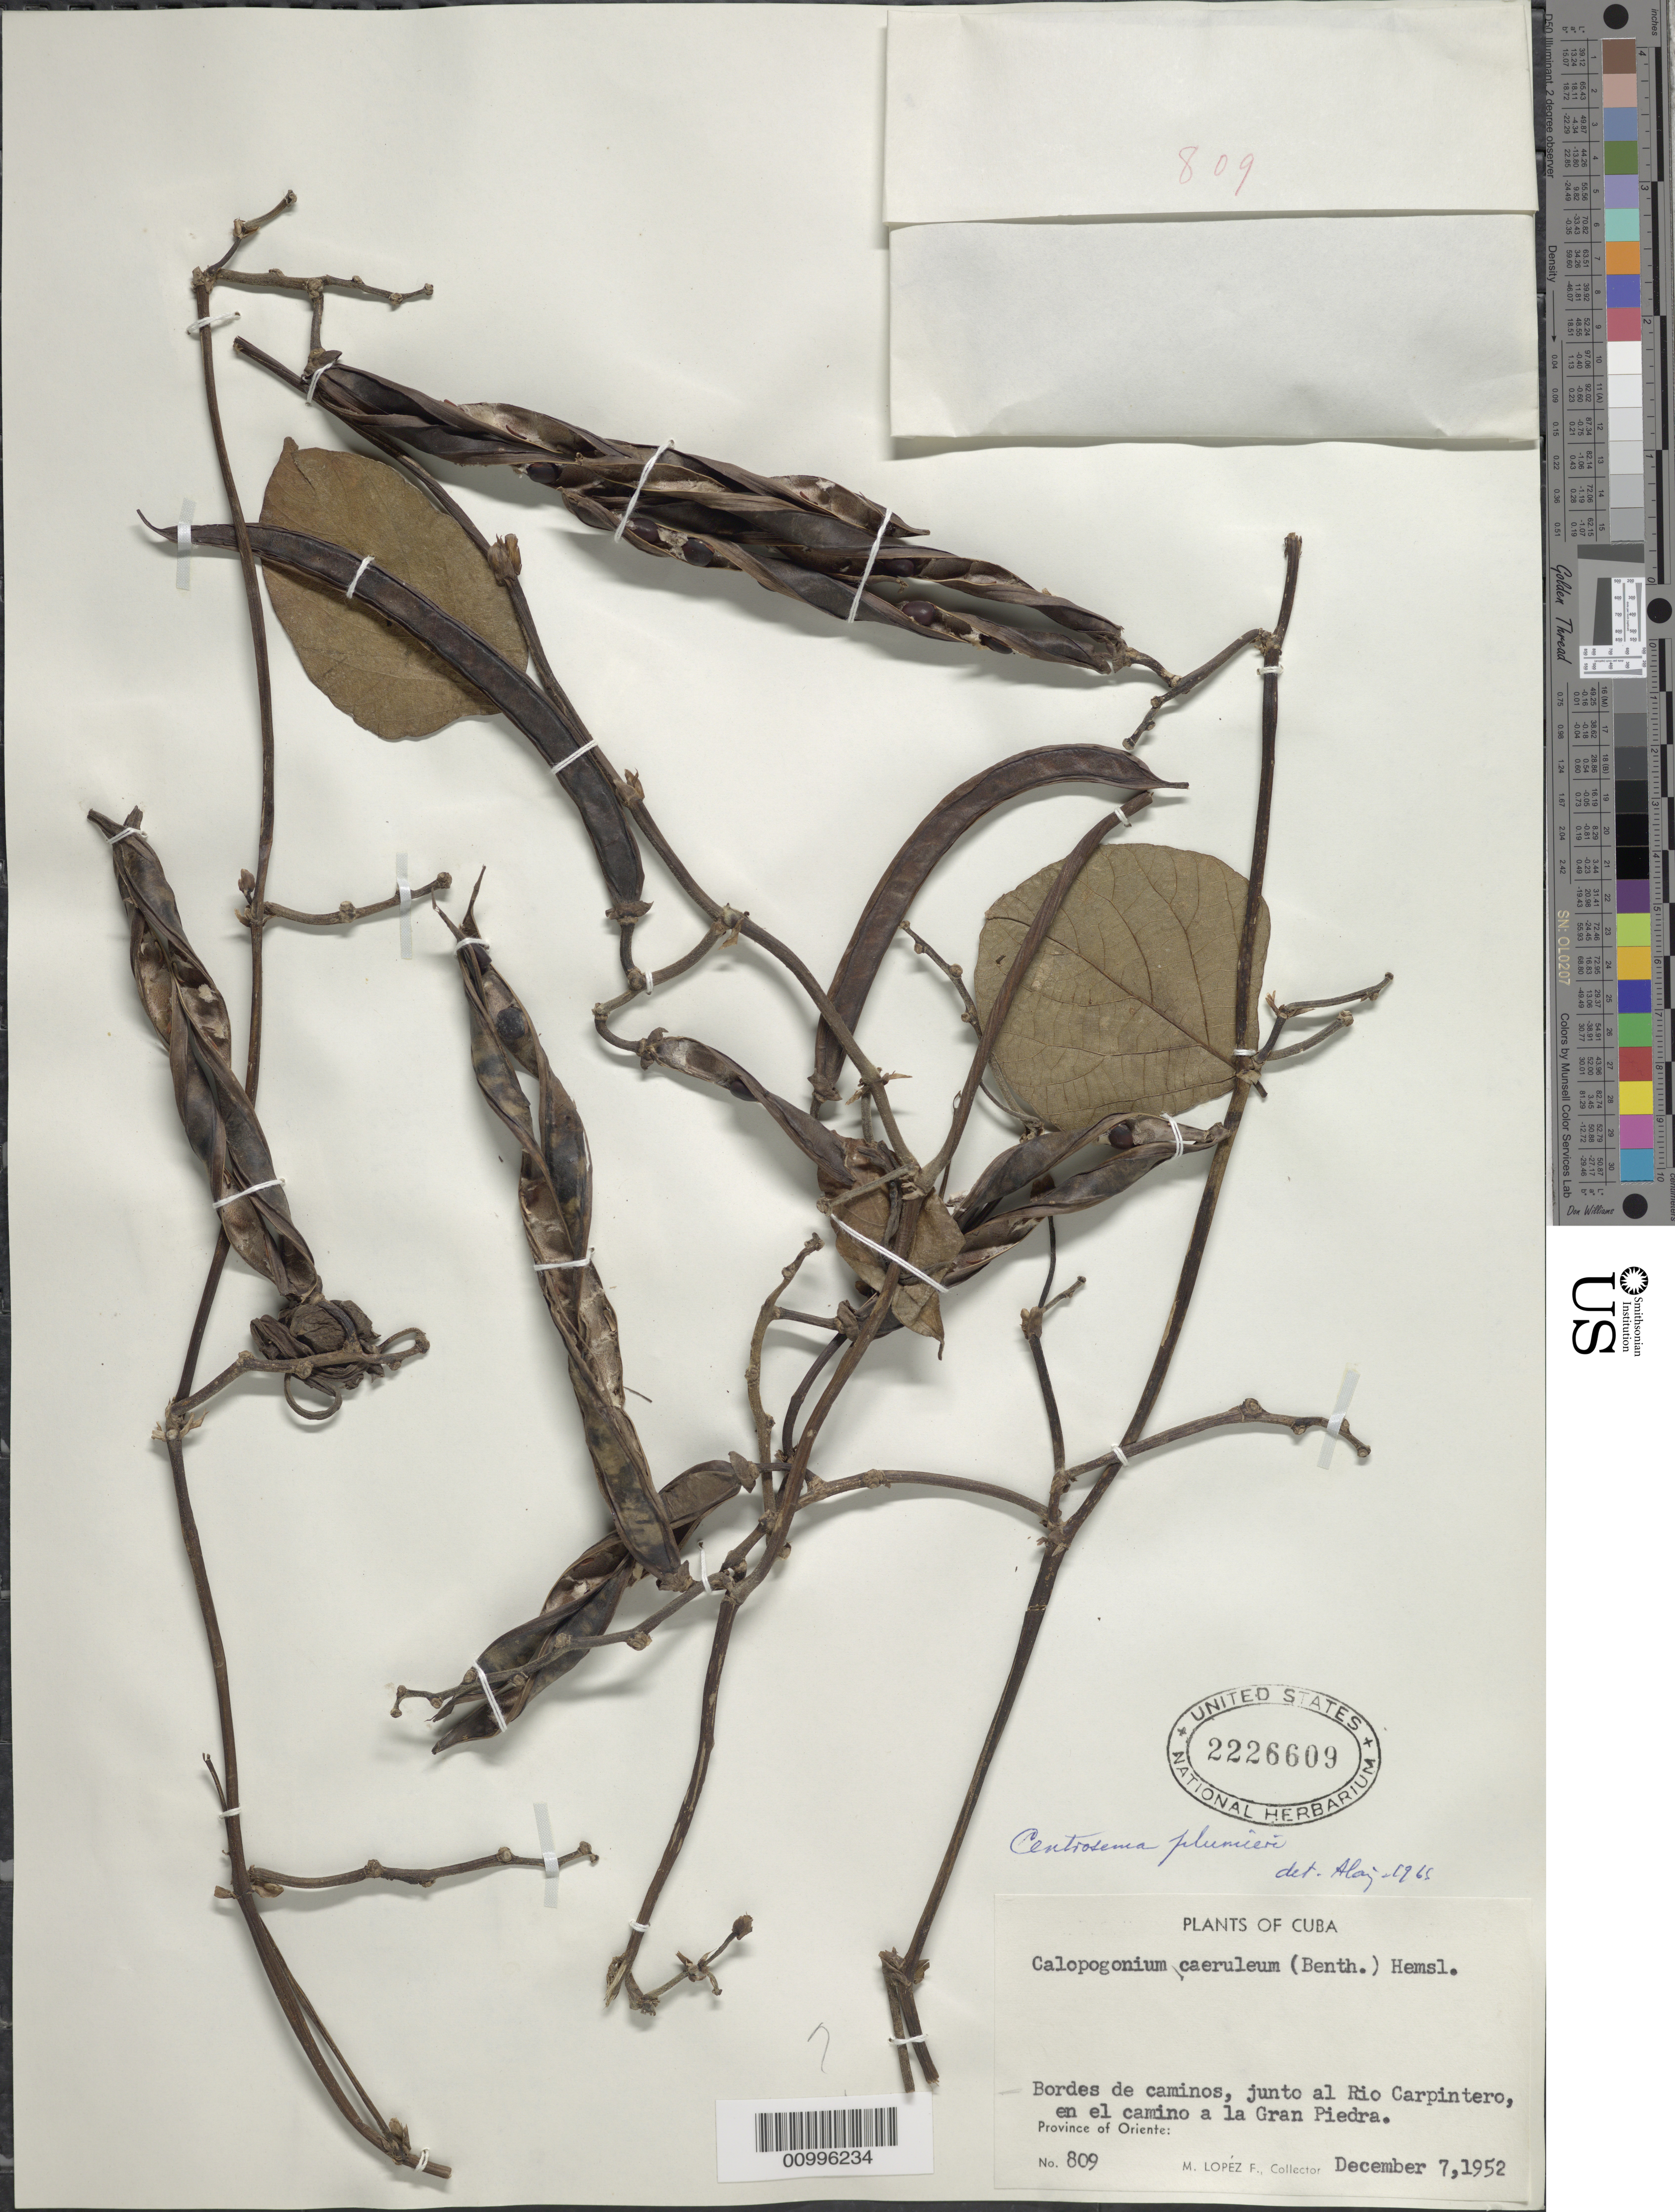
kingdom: Plantae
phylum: Tracheophyta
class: Magnoliopsida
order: Fabales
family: Fabaceae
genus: Centrosema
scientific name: Centrosema plumieri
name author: (Turpin ex Pers.) Benth.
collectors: M. López Figueiras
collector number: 809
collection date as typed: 07 Dec 1952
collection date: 1952-12-07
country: Cuba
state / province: Matanzas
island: Cuba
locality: Matanzas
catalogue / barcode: US 2226609